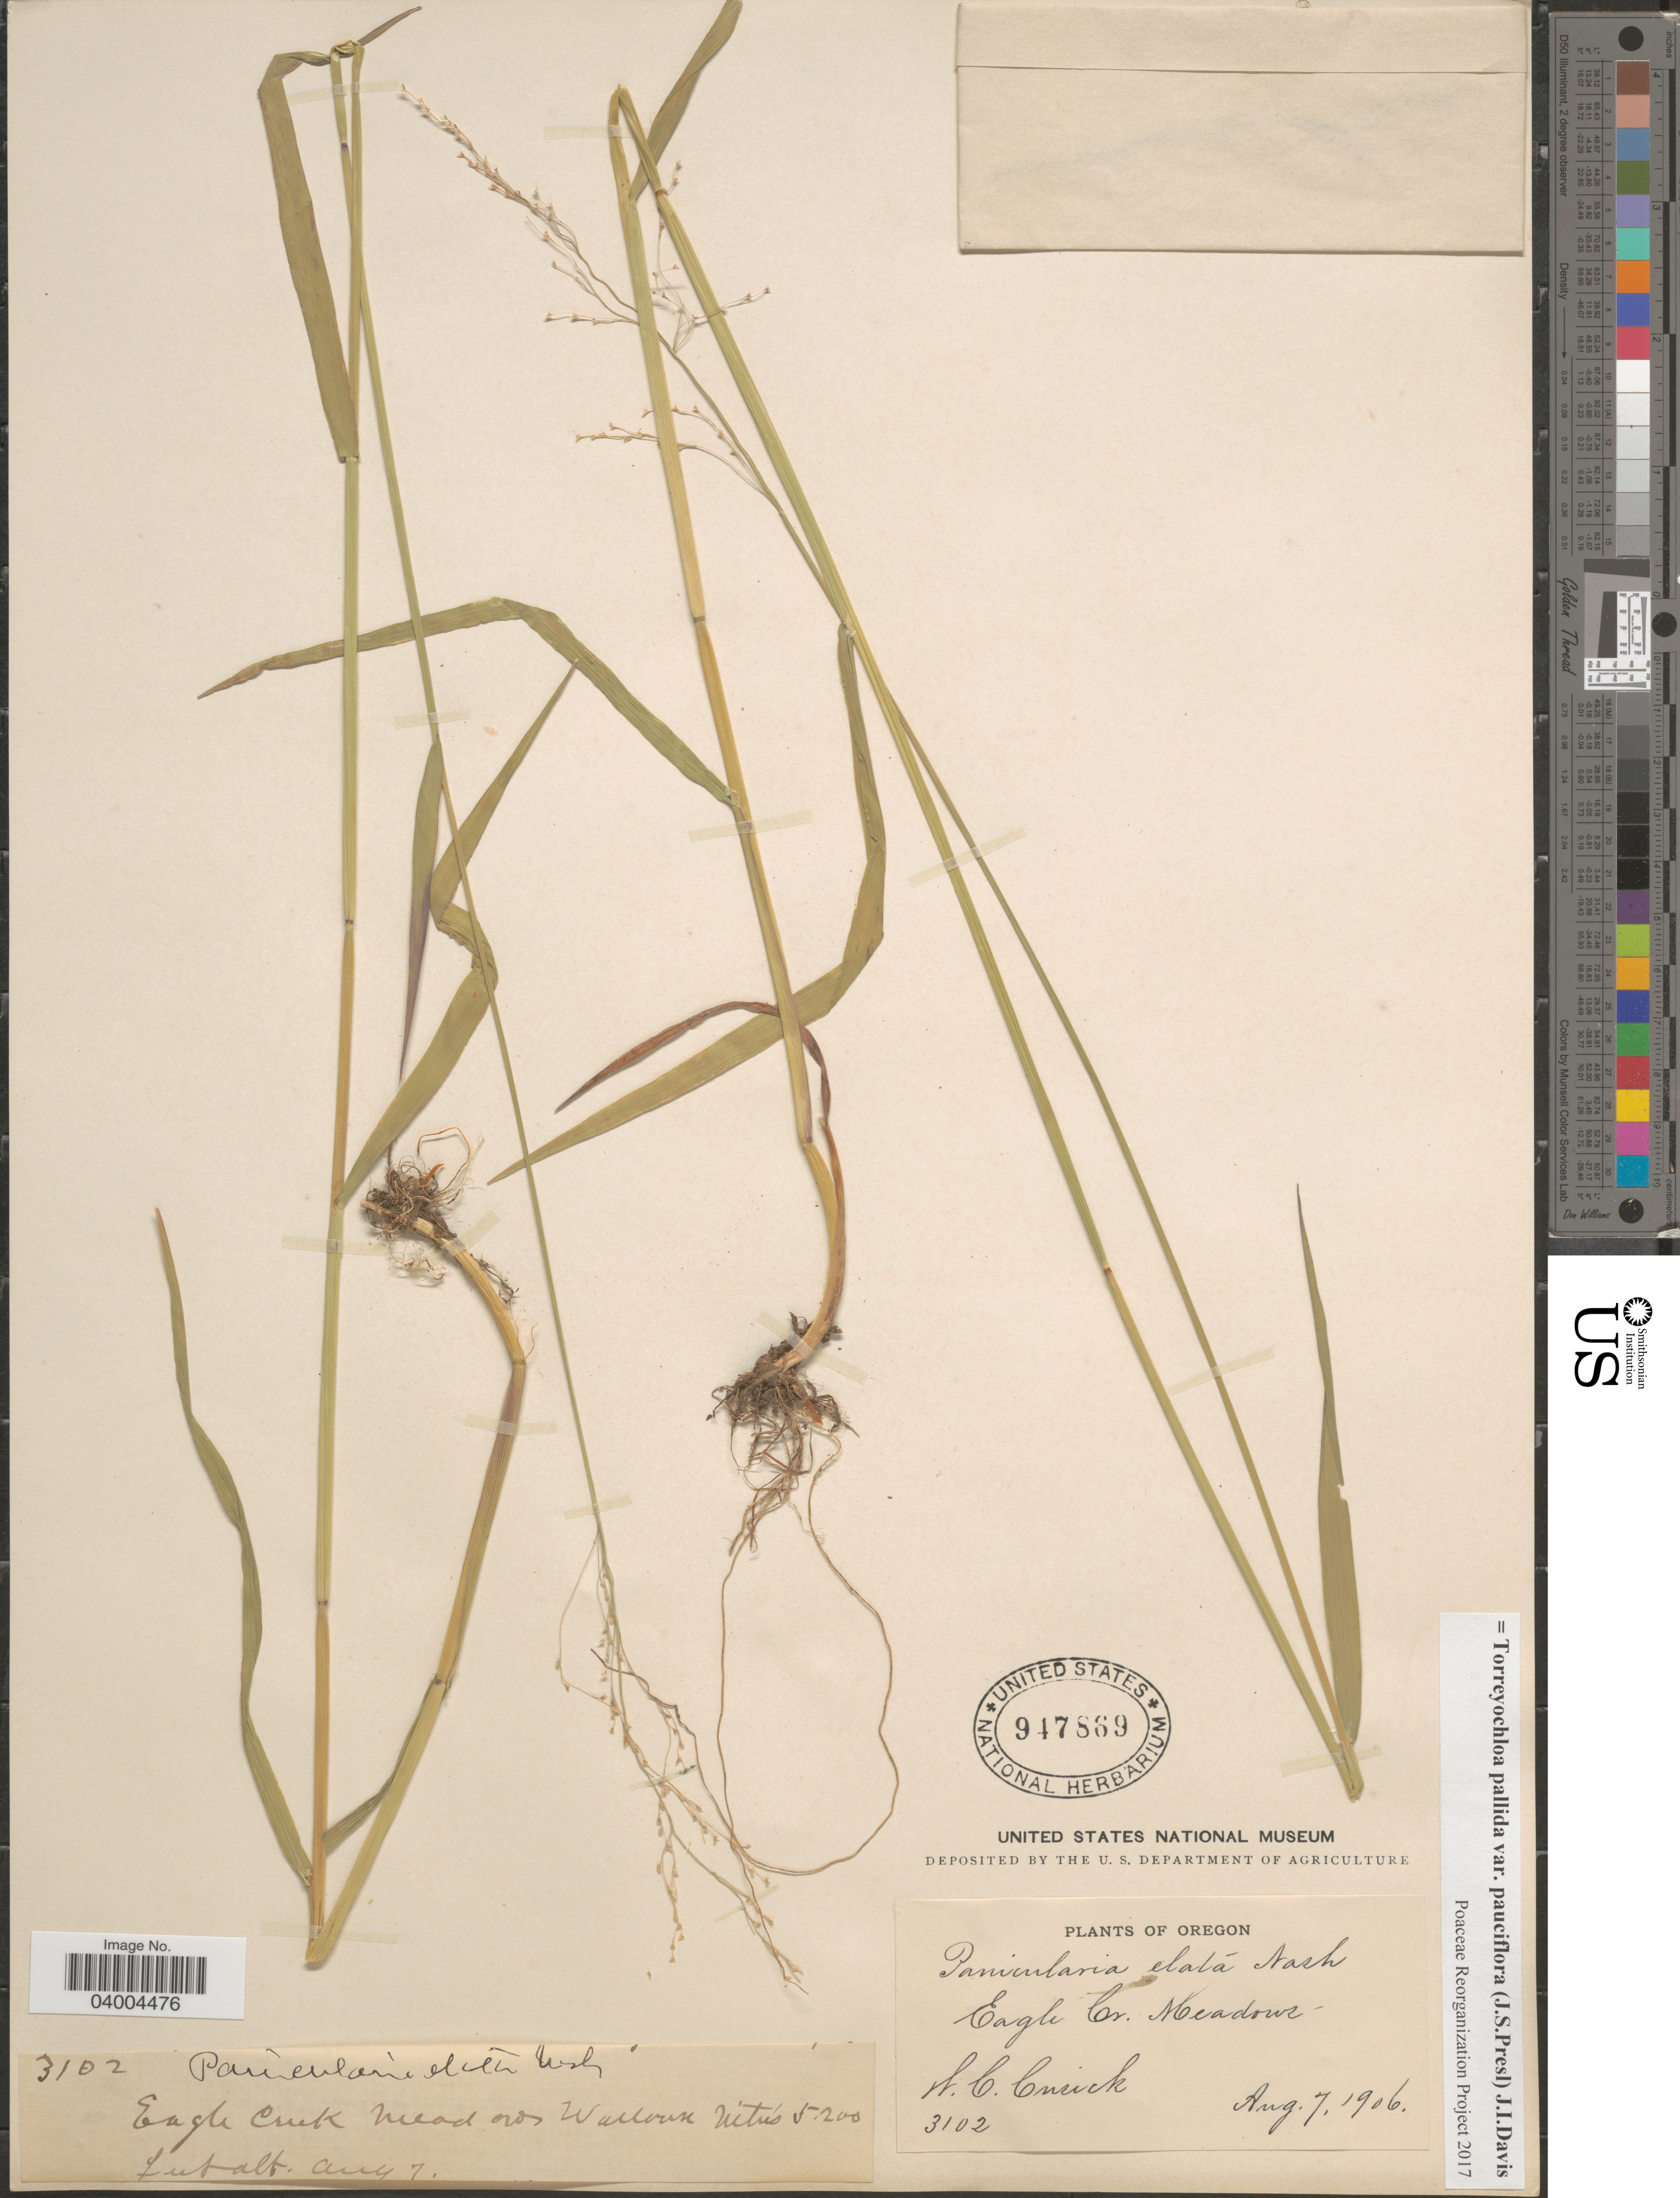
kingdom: Plantae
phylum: Tracheophyta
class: Liliopsida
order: Poales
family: Poaceae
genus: Torreyochloa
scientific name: Torreyochloa pallida var. pauciflora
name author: (J. Presl) J.I. Davis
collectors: W. C. Cusick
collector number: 3102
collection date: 1906-08-07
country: United States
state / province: Oregon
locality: Eagle Cr. Meadows. Wallowa Mtns.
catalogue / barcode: US 947869